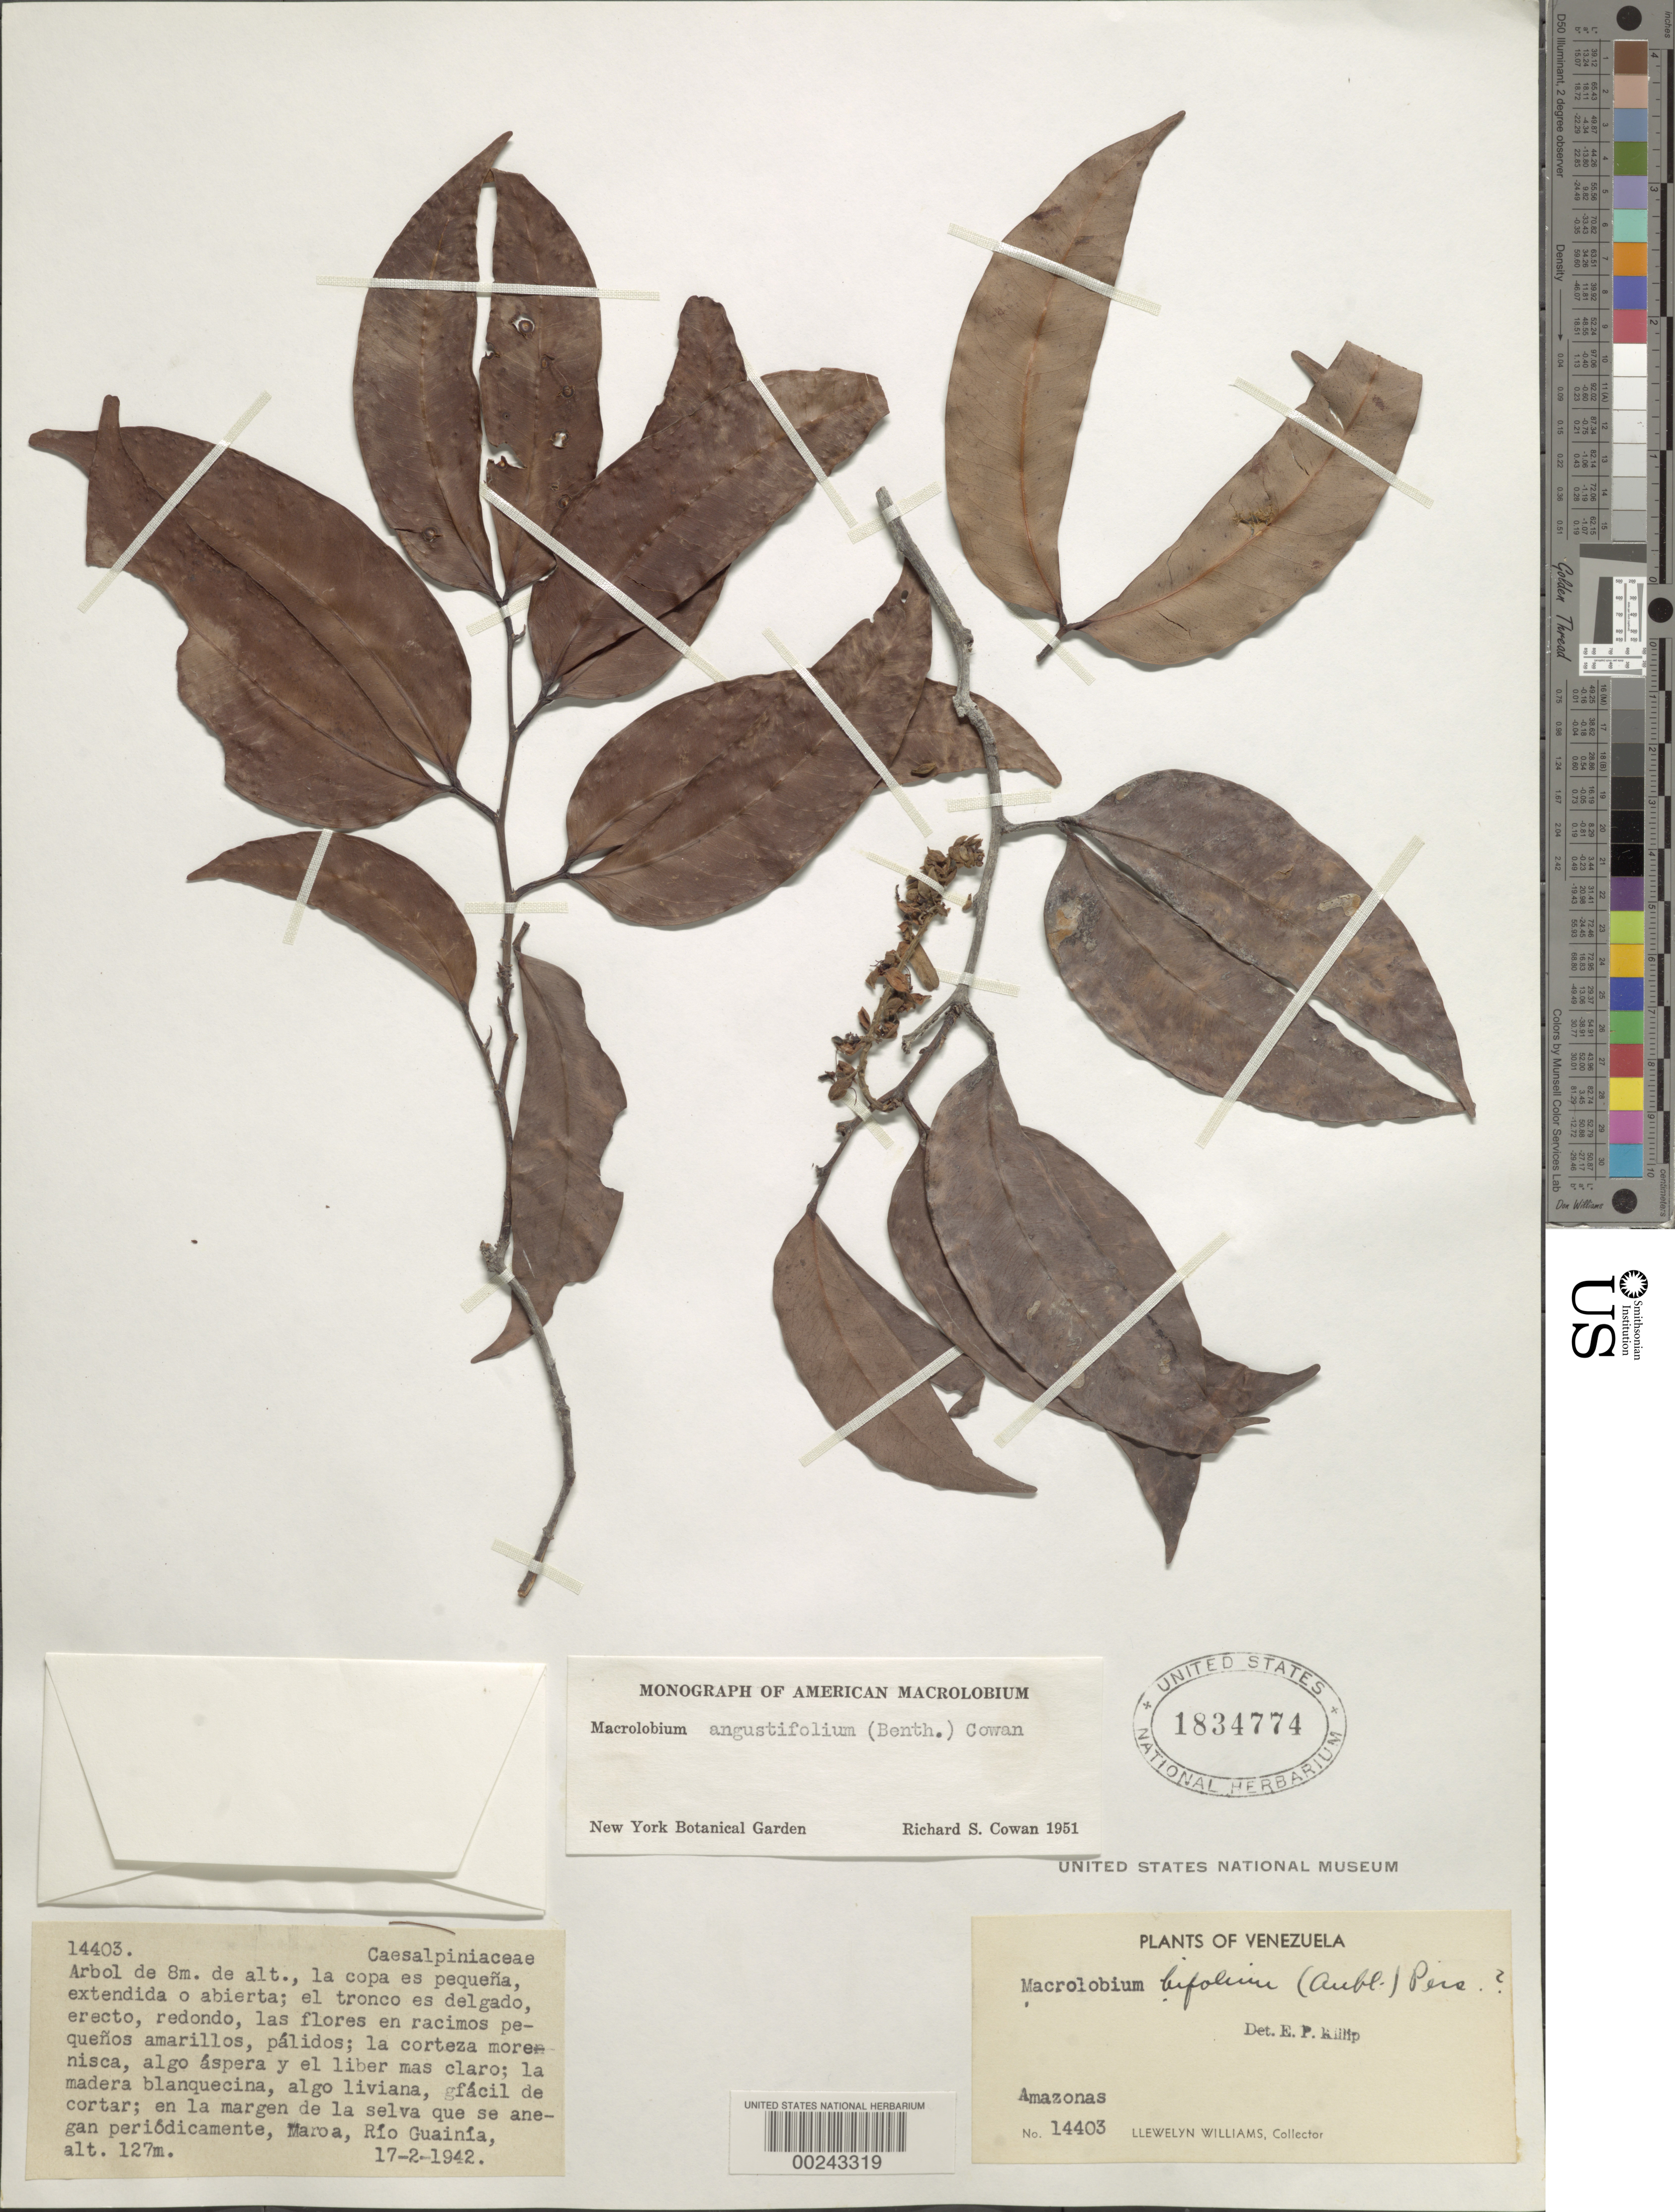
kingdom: Plantae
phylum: Tracheophyta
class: Magnoliopsida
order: Fabales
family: Fabaceae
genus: Macrolobium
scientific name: Macrolobium angustifolium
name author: (Benth.) R.S. Cowan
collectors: Ll. Williams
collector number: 14403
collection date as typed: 17 Feb 1942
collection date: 1942-02-17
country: Venezuela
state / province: Amazonas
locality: Moroa, rio guainia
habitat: Edge of the forest that floods periodically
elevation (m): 100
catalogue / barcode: US 1834774